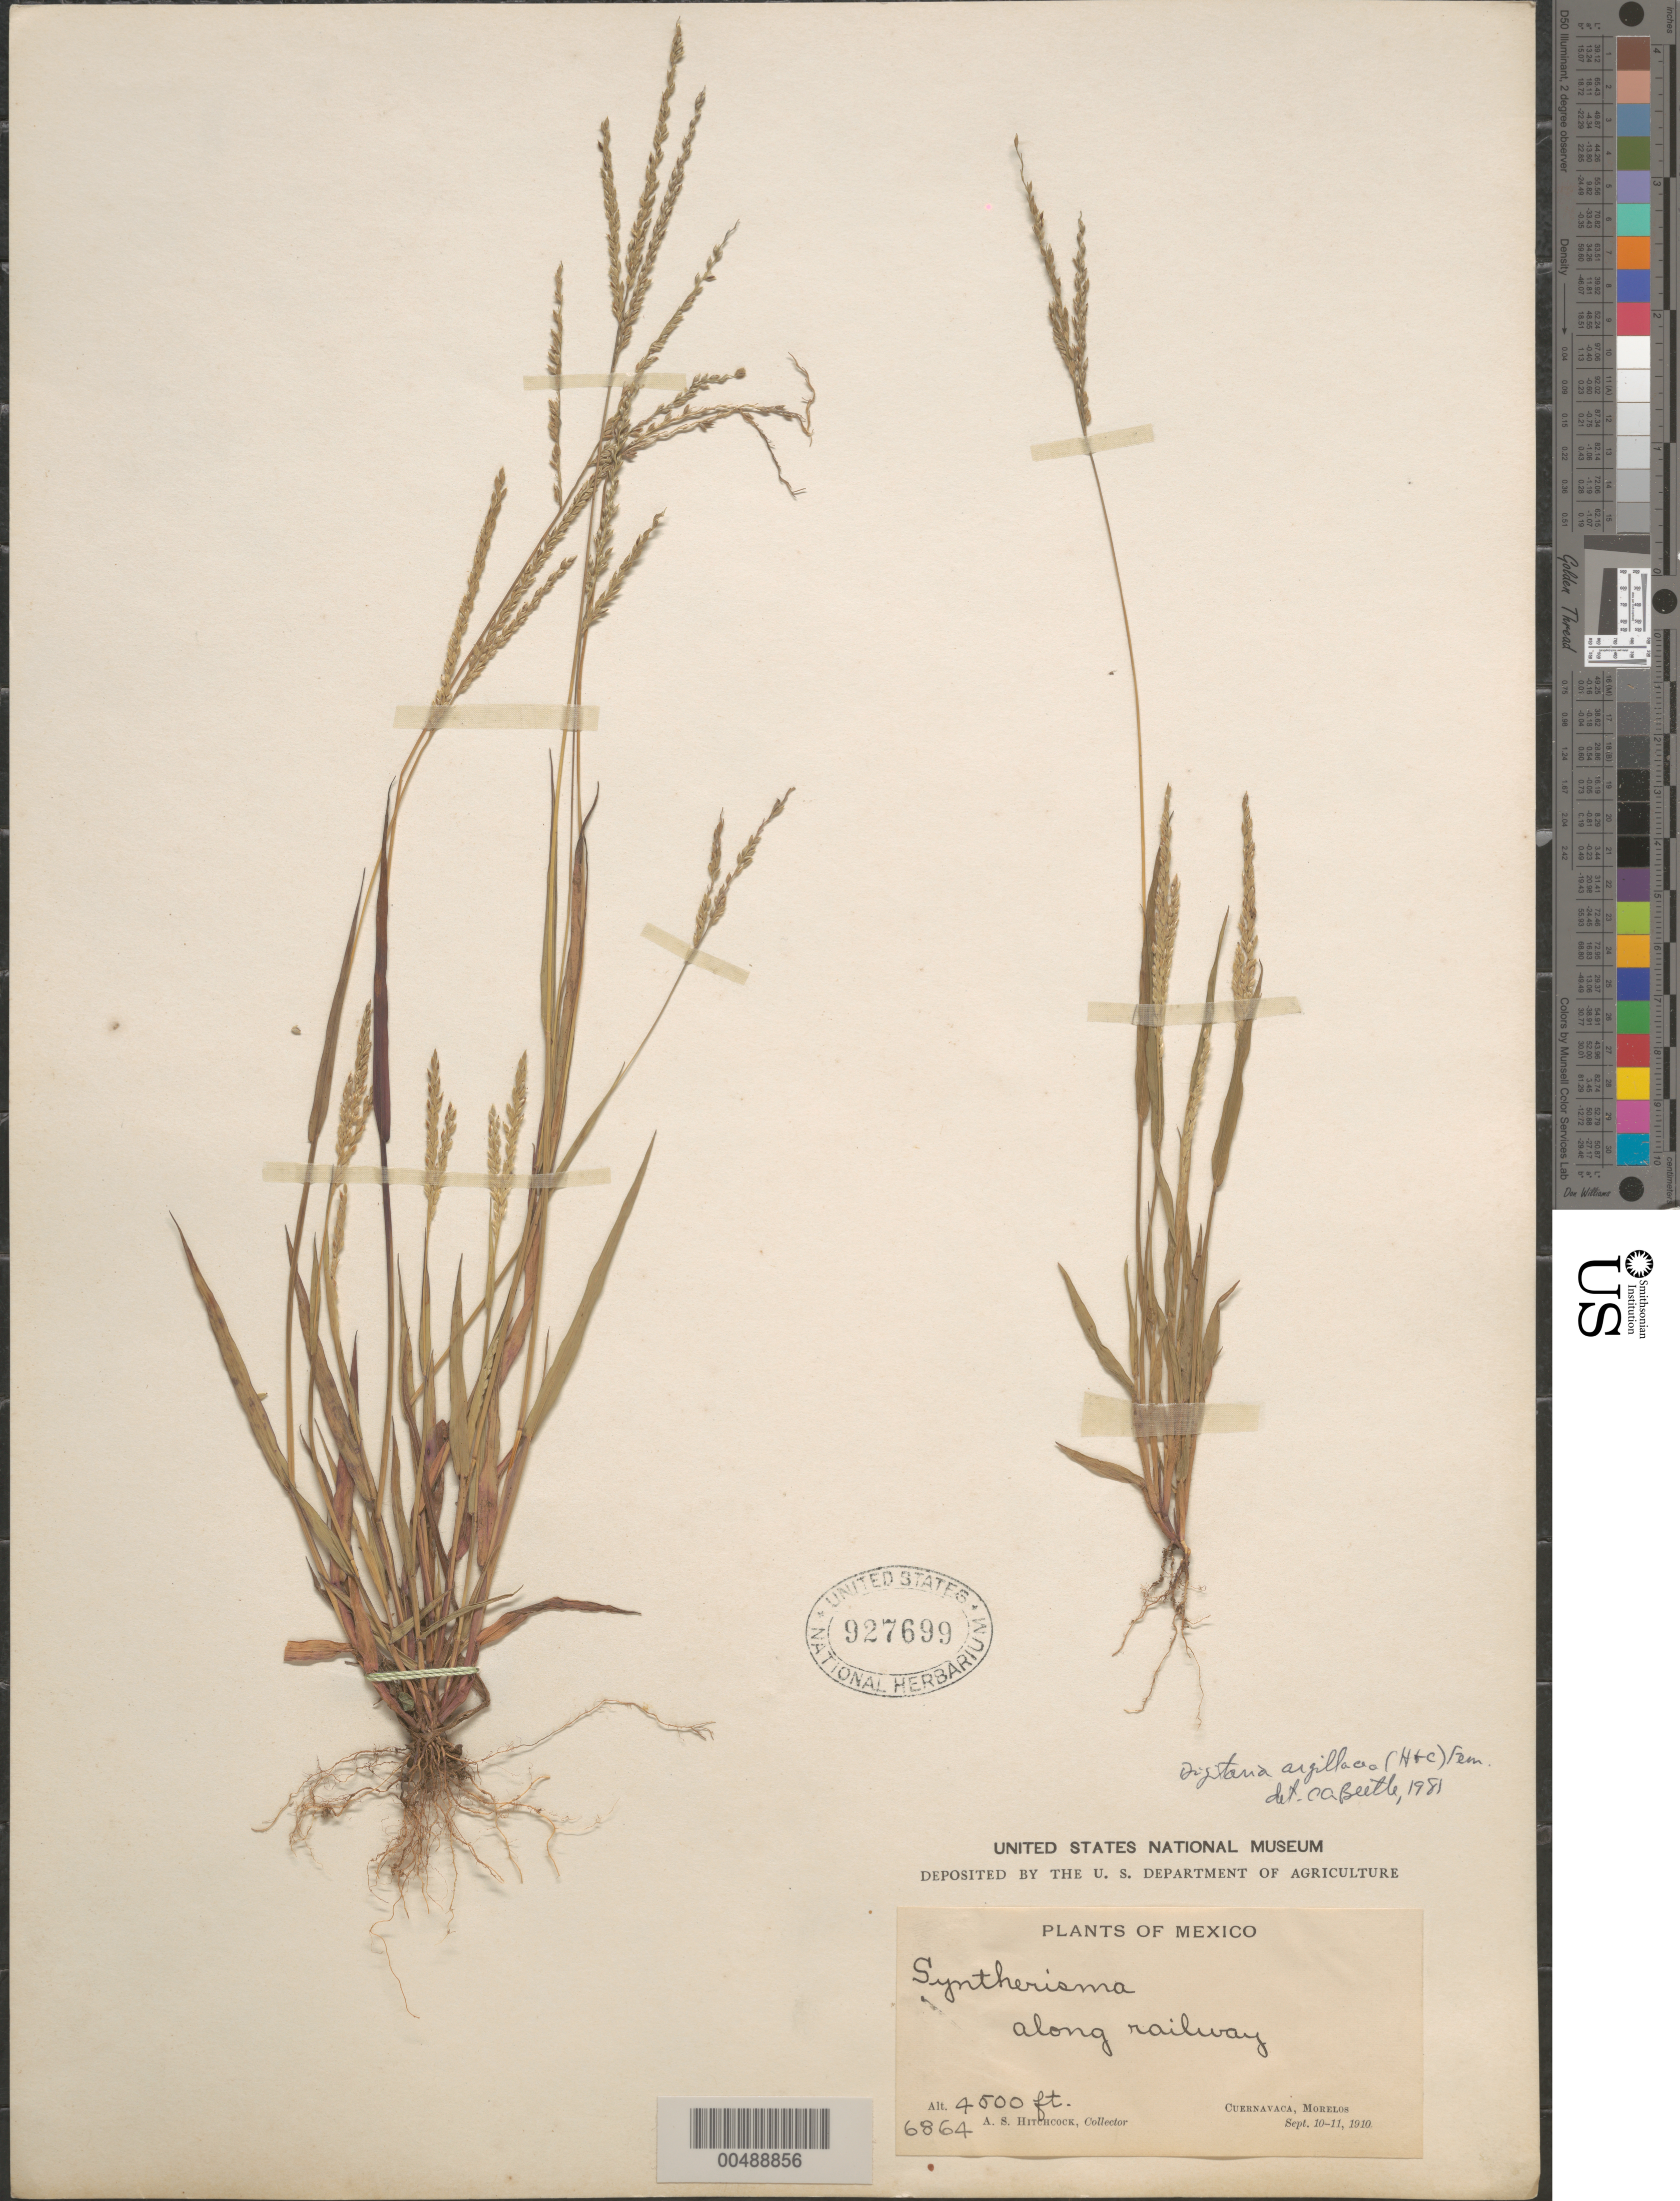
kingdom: Plantae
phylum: Tracheophyta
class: Liliopsida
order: Poales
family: Poaceae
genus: Digitaria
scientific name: Digitaria argillacea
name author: (Hitchc. & Chase) Fernald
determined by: Beetle, Alan A.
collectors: A. S. Hitchcock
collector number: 6864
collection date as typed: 10 Sep 1910 to 11 Sep 1910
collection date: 1910-09-11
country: Mexico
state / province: Morelos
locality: Cuernavaca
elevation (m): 1372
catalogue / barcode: US 927699